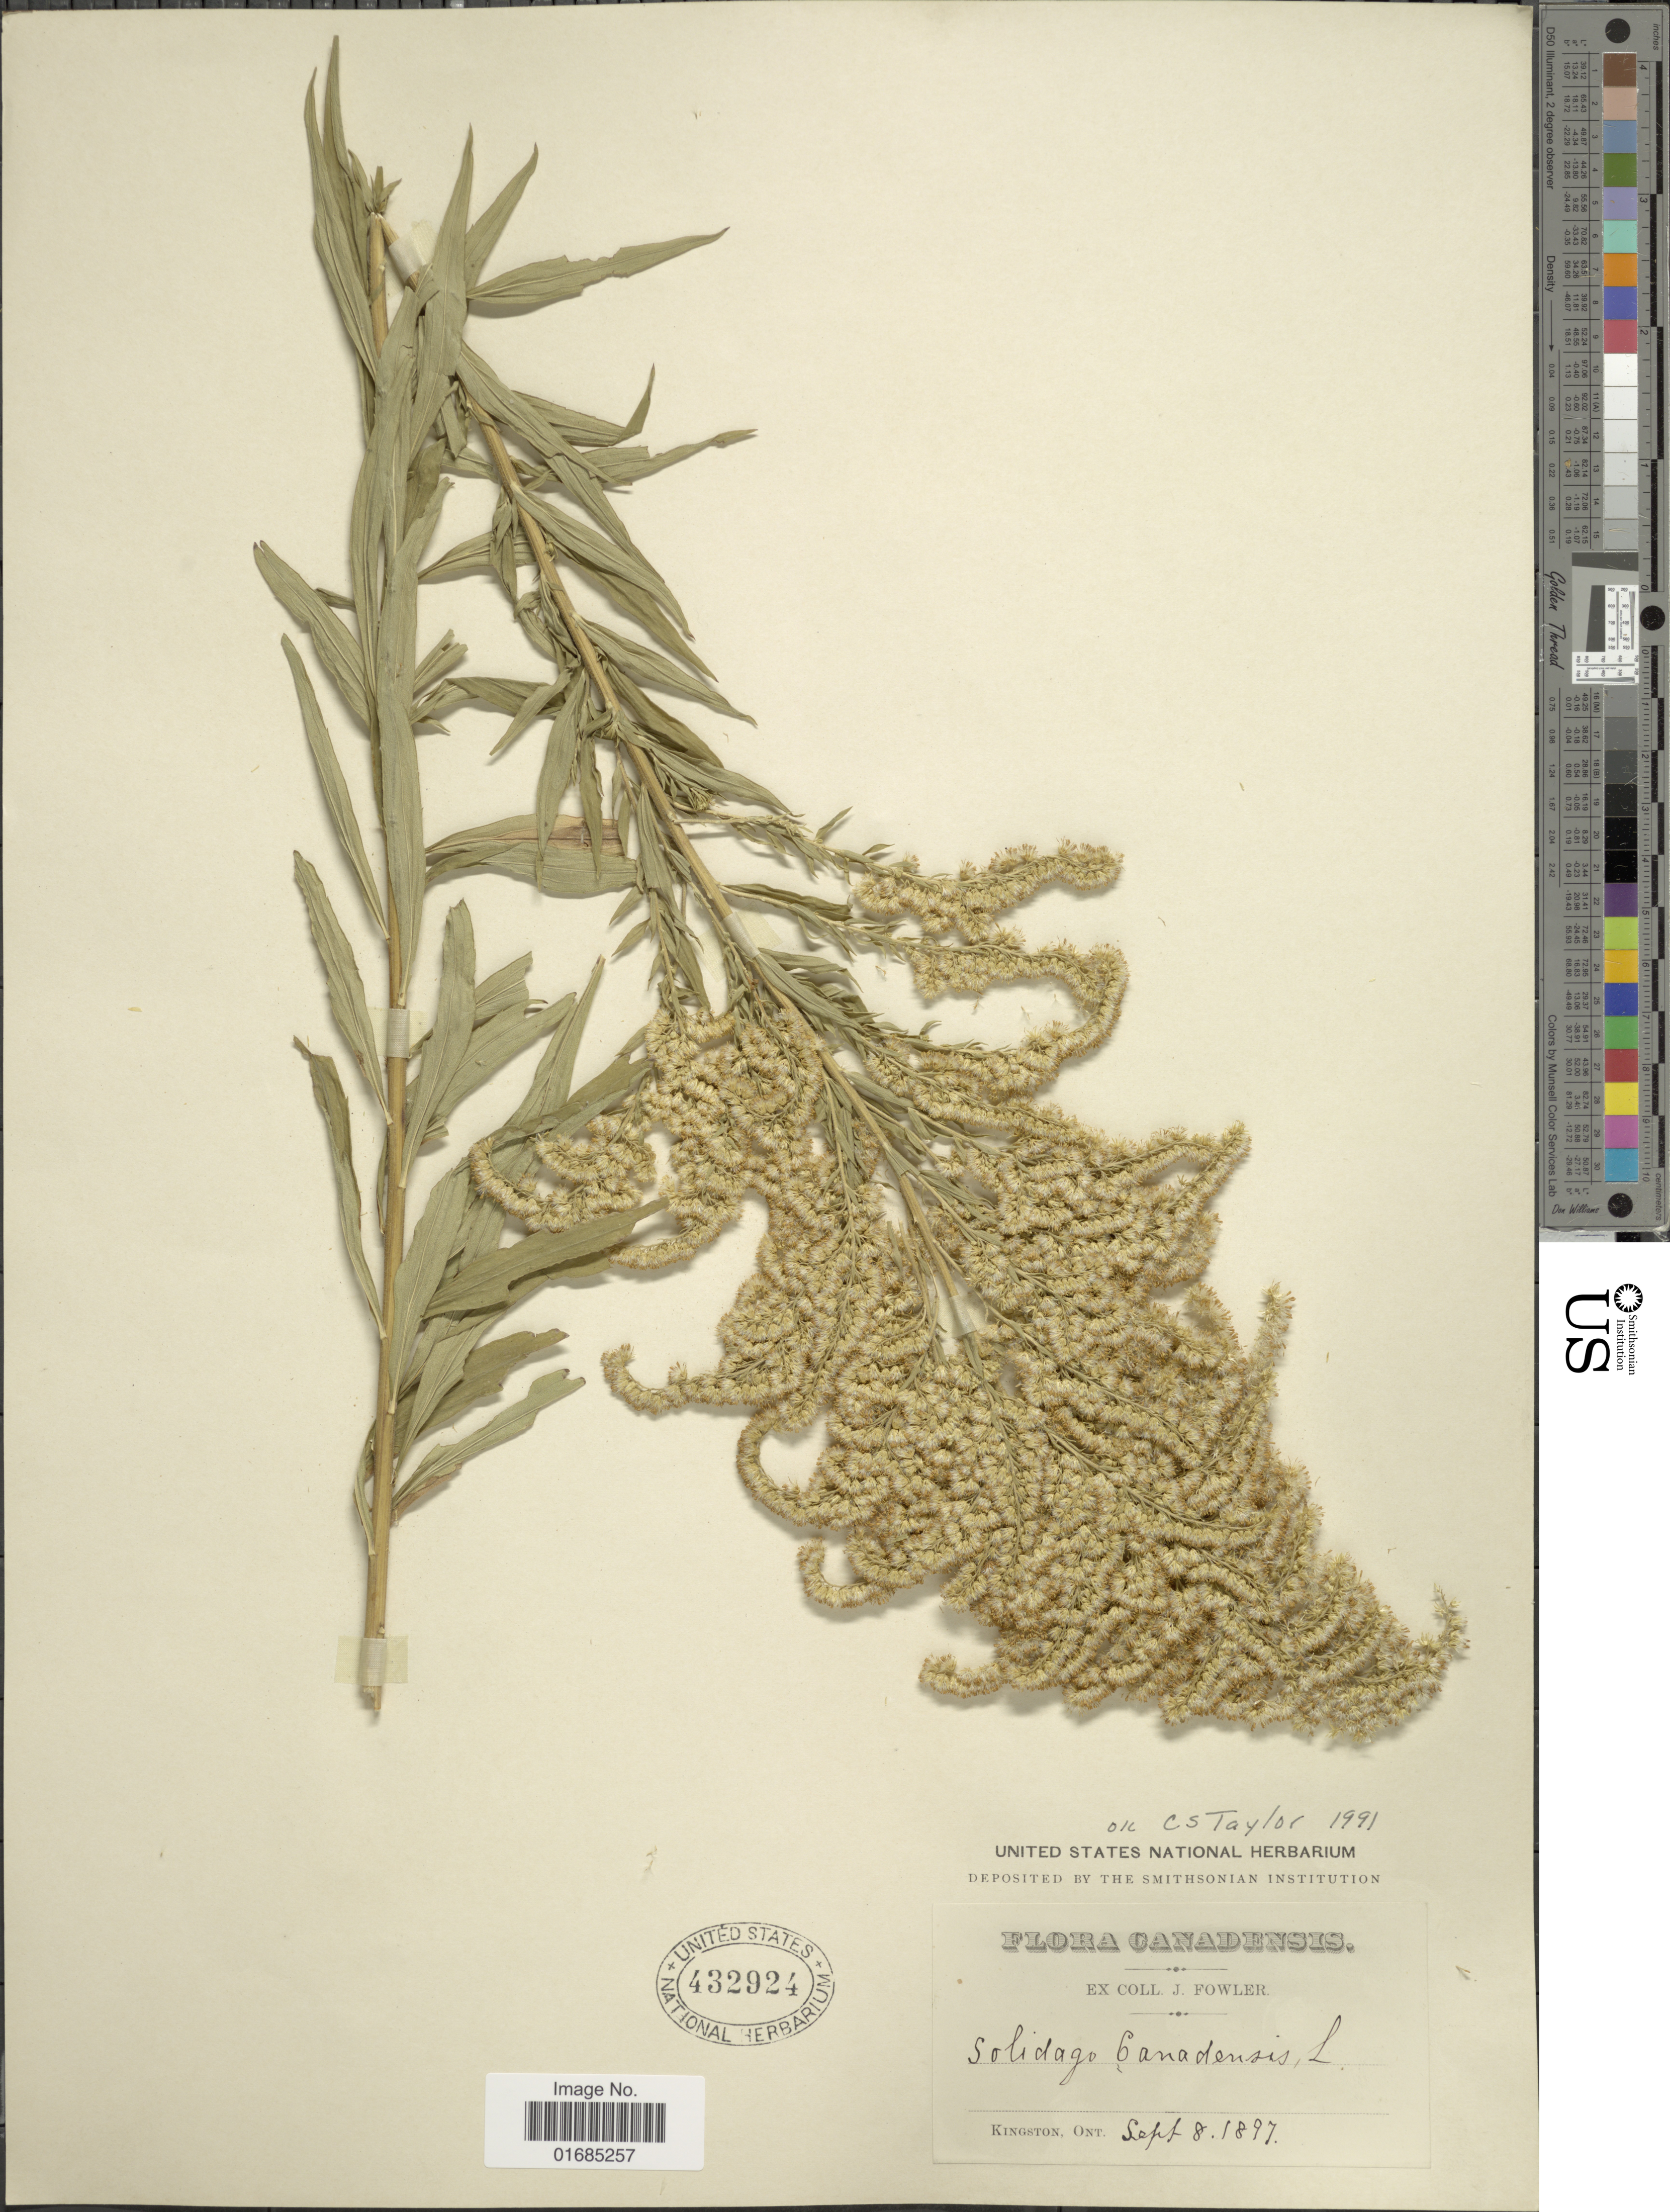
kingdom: Plantae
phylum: Tracheophyta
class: Magnoliopsida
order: Asterales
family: Asteraceae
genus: Solidago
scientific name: Solidago canadensis var. canadensis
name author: L.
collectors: C. Fowler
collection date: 1897-09-08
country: Canada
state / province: Ontario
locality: Kingston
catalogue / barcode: US 432924